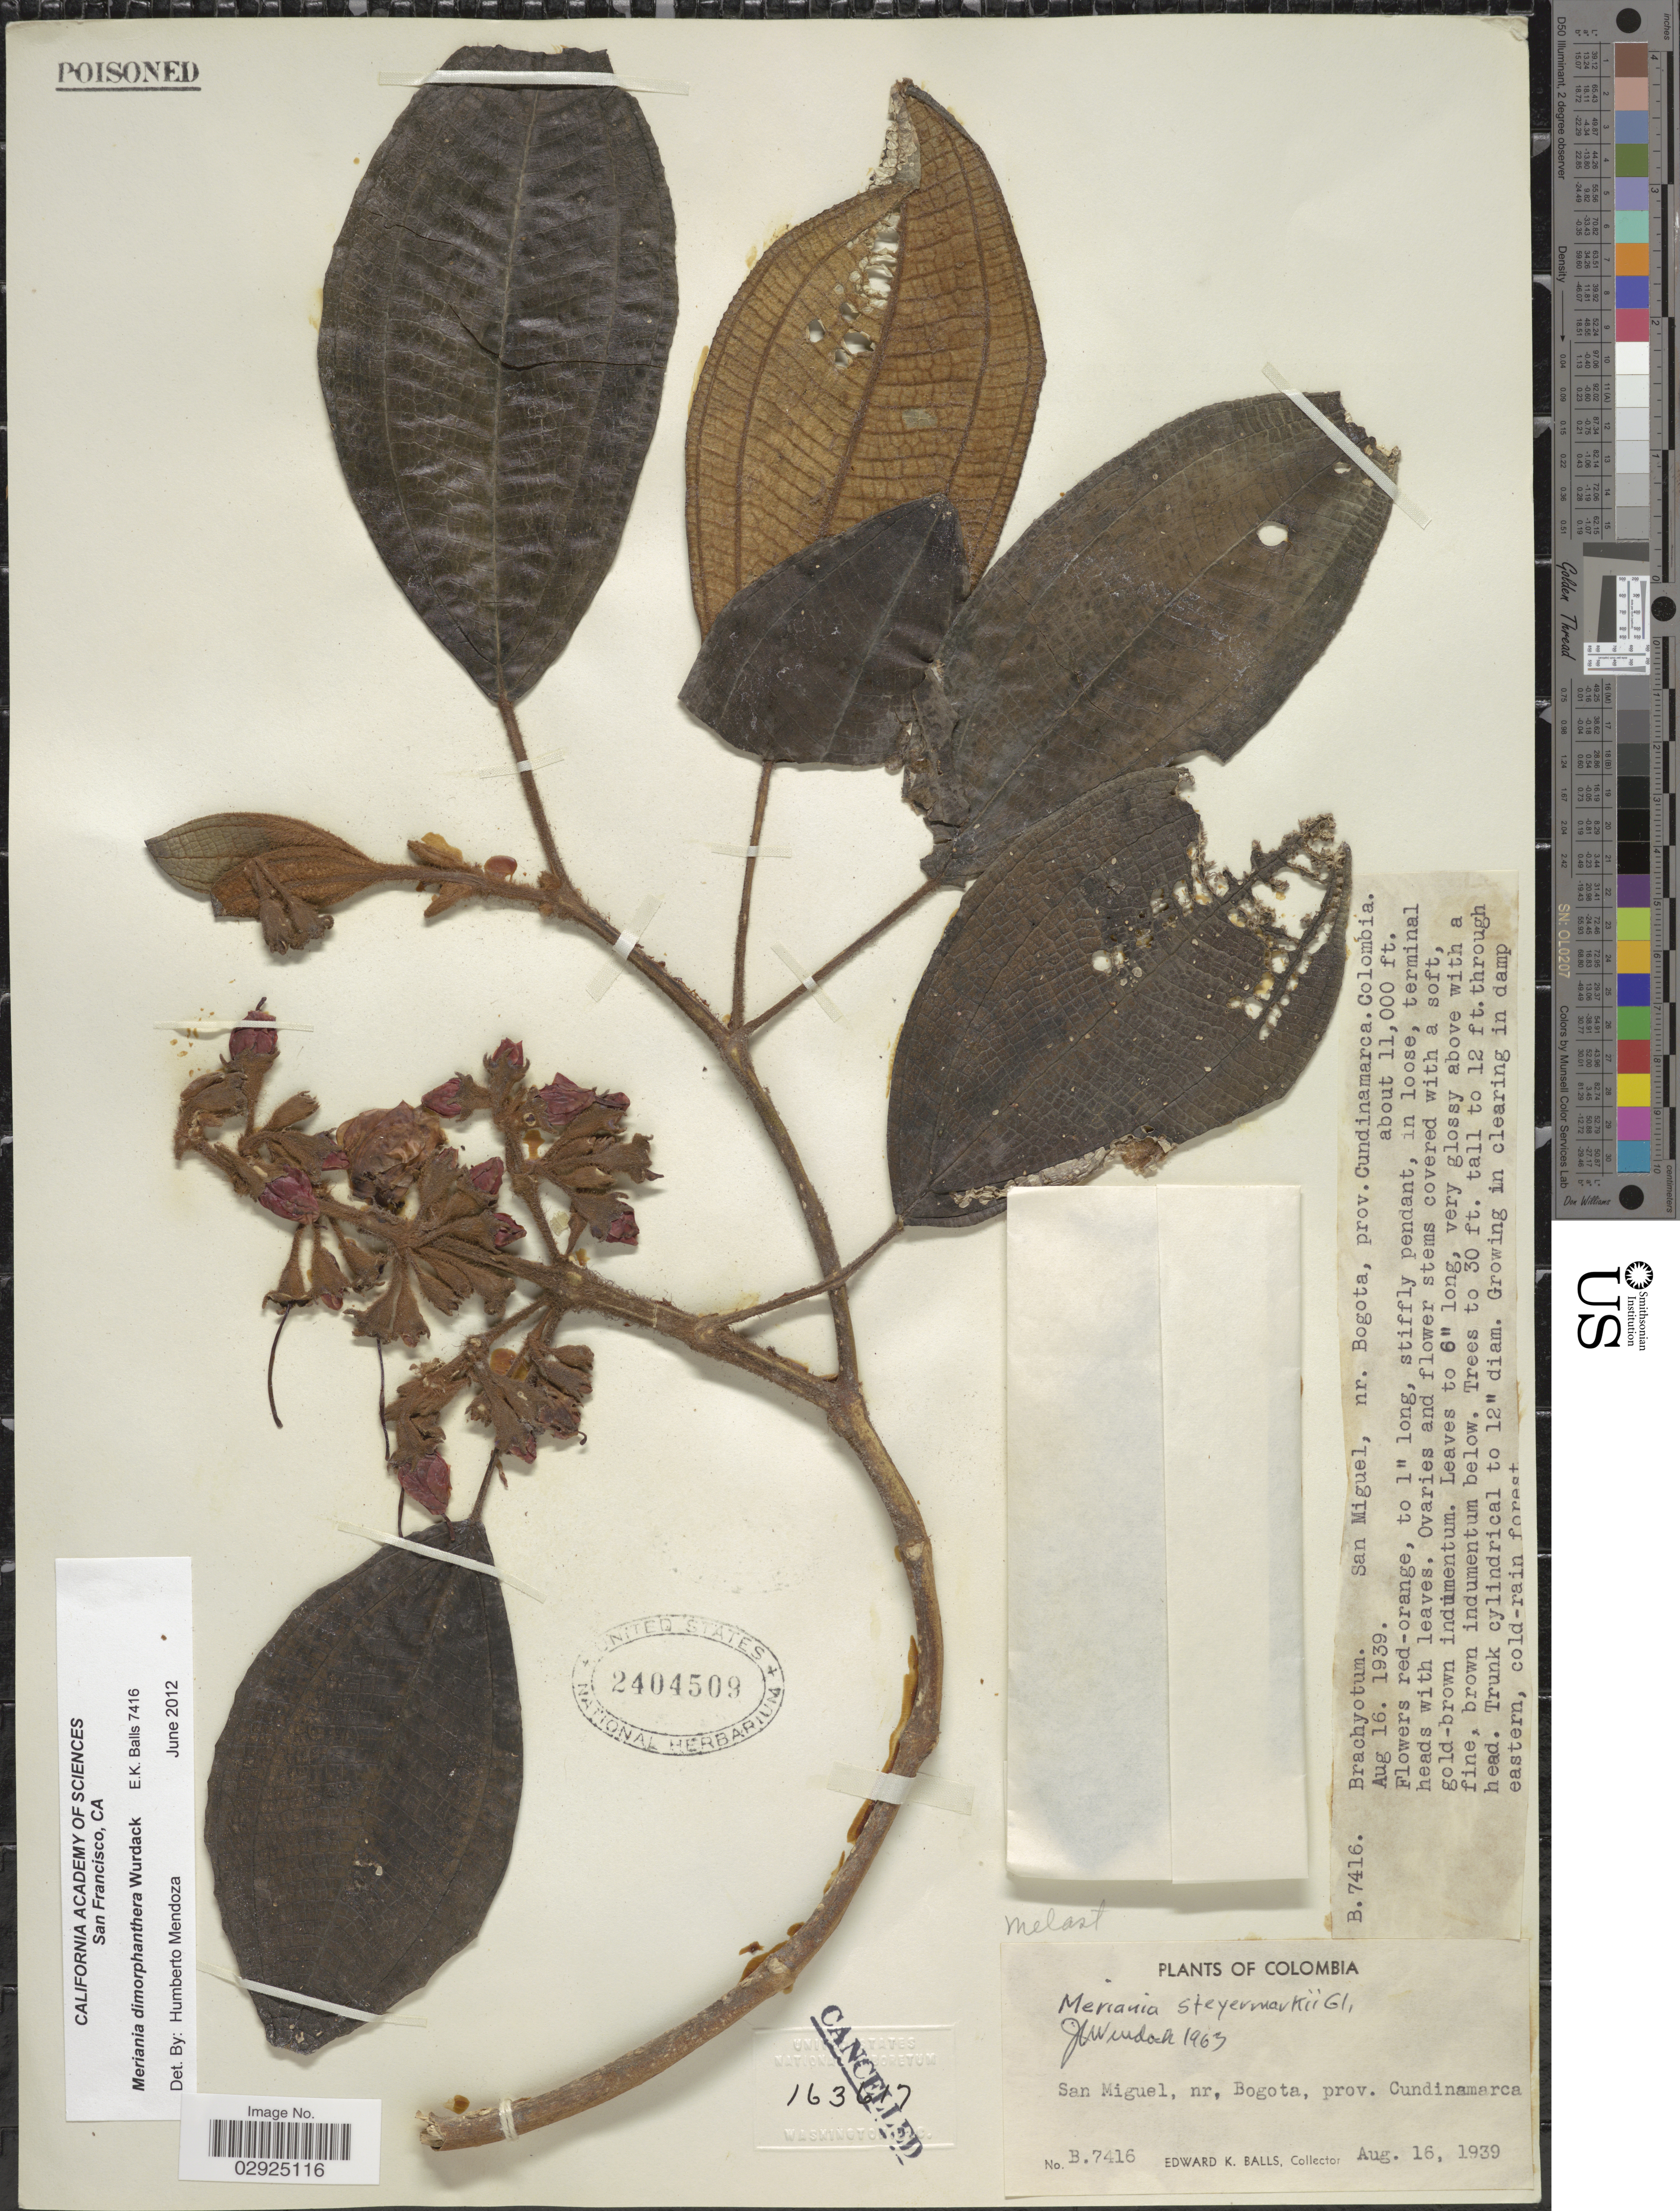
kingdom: Plantae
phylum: Tracheophyta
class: Magnoliopsida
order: Myrtales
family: Melastomataceae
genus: Meriania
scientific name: Meriania dimorphanthera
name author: Wurdack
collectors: E. K. Balls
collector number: B7416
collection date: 1939-08-16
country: Colombia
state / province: Cundinamarca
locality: San Miguel, nr. Bogota.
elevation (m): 3353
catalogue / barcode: US 2404509